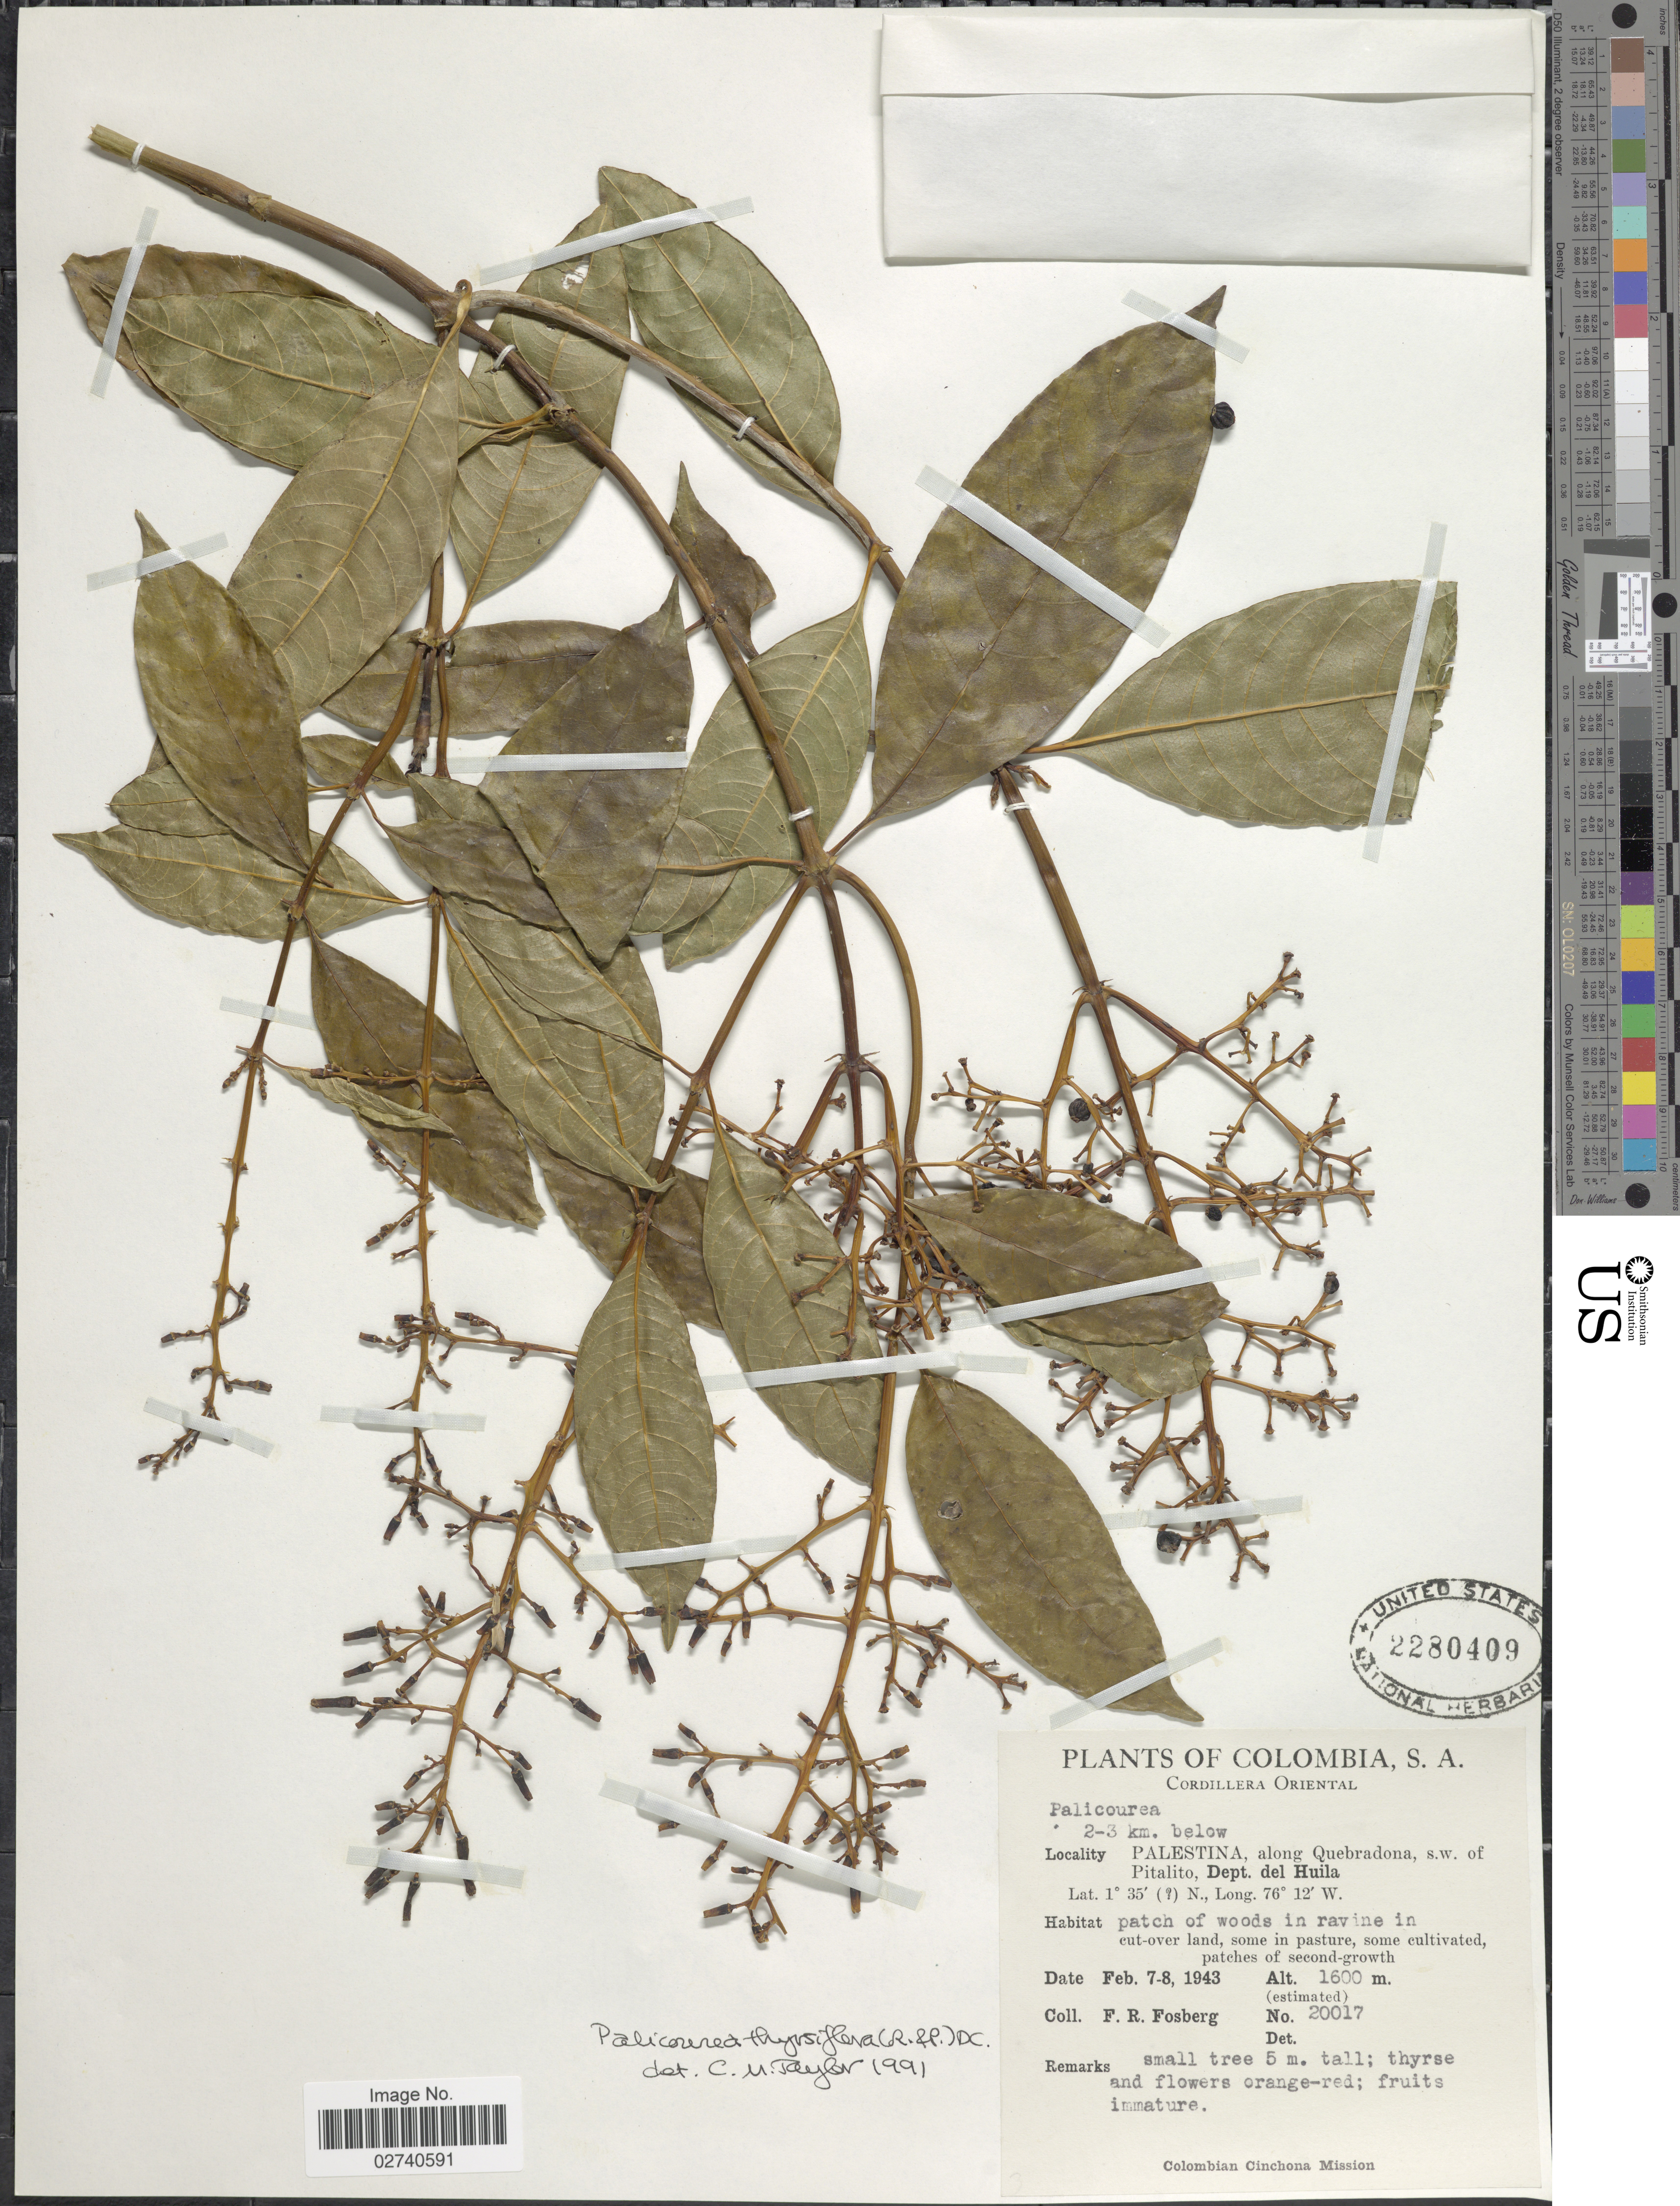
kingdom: Plantae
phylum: Tracheophyta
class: Magnoliopsida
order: Gentianales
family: Rubiaceae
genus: Palicourea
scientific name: Palicourea thyrsiflora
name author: (Ruiz & Pav.) DC.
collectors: F. R. Fosberg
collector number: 20017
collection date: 1943-02-07/1943-02-08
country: Colombia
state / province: Huila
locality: Cordillera Oriental. 2-3 km. below Palestina, along Quebradona, s.w. of Pitalito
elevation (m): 1600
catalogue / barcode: US 2280409